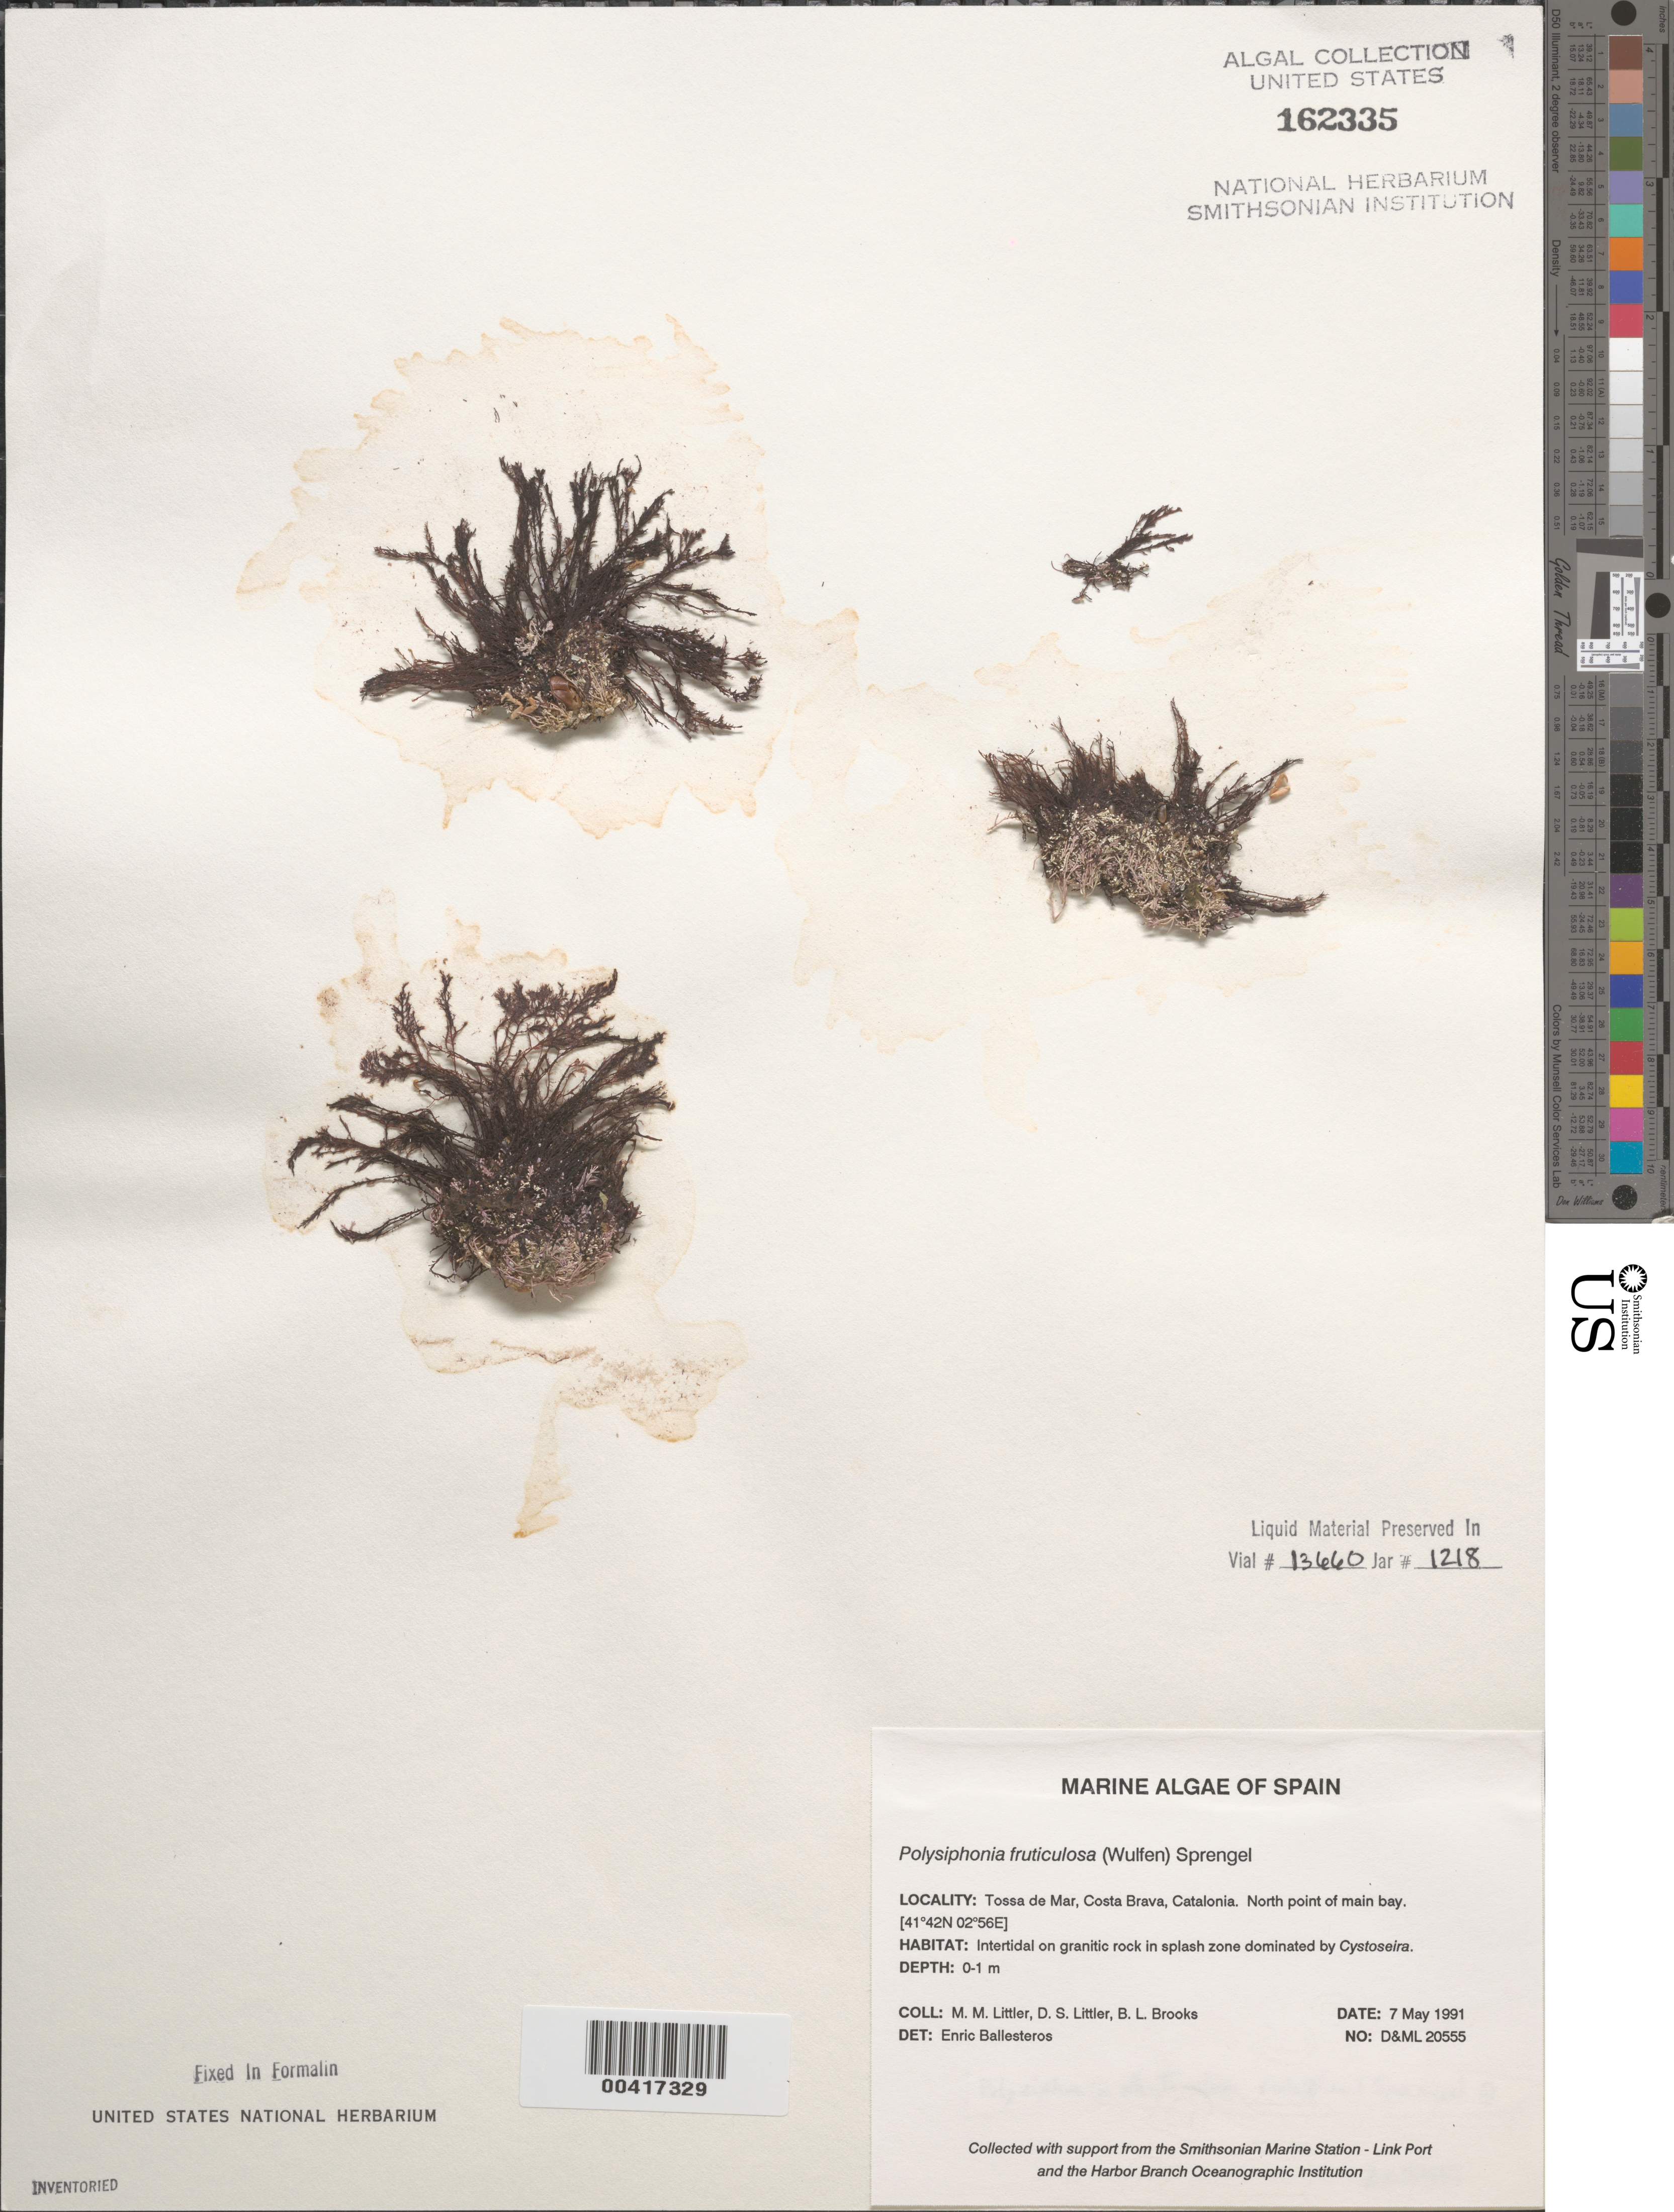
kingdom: Plantae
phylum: Rhodophyta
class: Florideophyceae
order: Ceramiales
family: Rhodomelaceae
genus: Polysiphonia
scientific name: Polysiphonia fruticulosa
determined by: Ballesteros, E.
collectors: M. M. Littler, D. S. Littler & B. Brooks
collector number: D&ML 20555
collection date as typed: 07 May 1991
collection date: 1991-05-07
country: Spain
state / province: Catalunya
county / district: Girona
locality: Tossa de mar, costa brava, catalonia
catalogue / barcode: US 162335